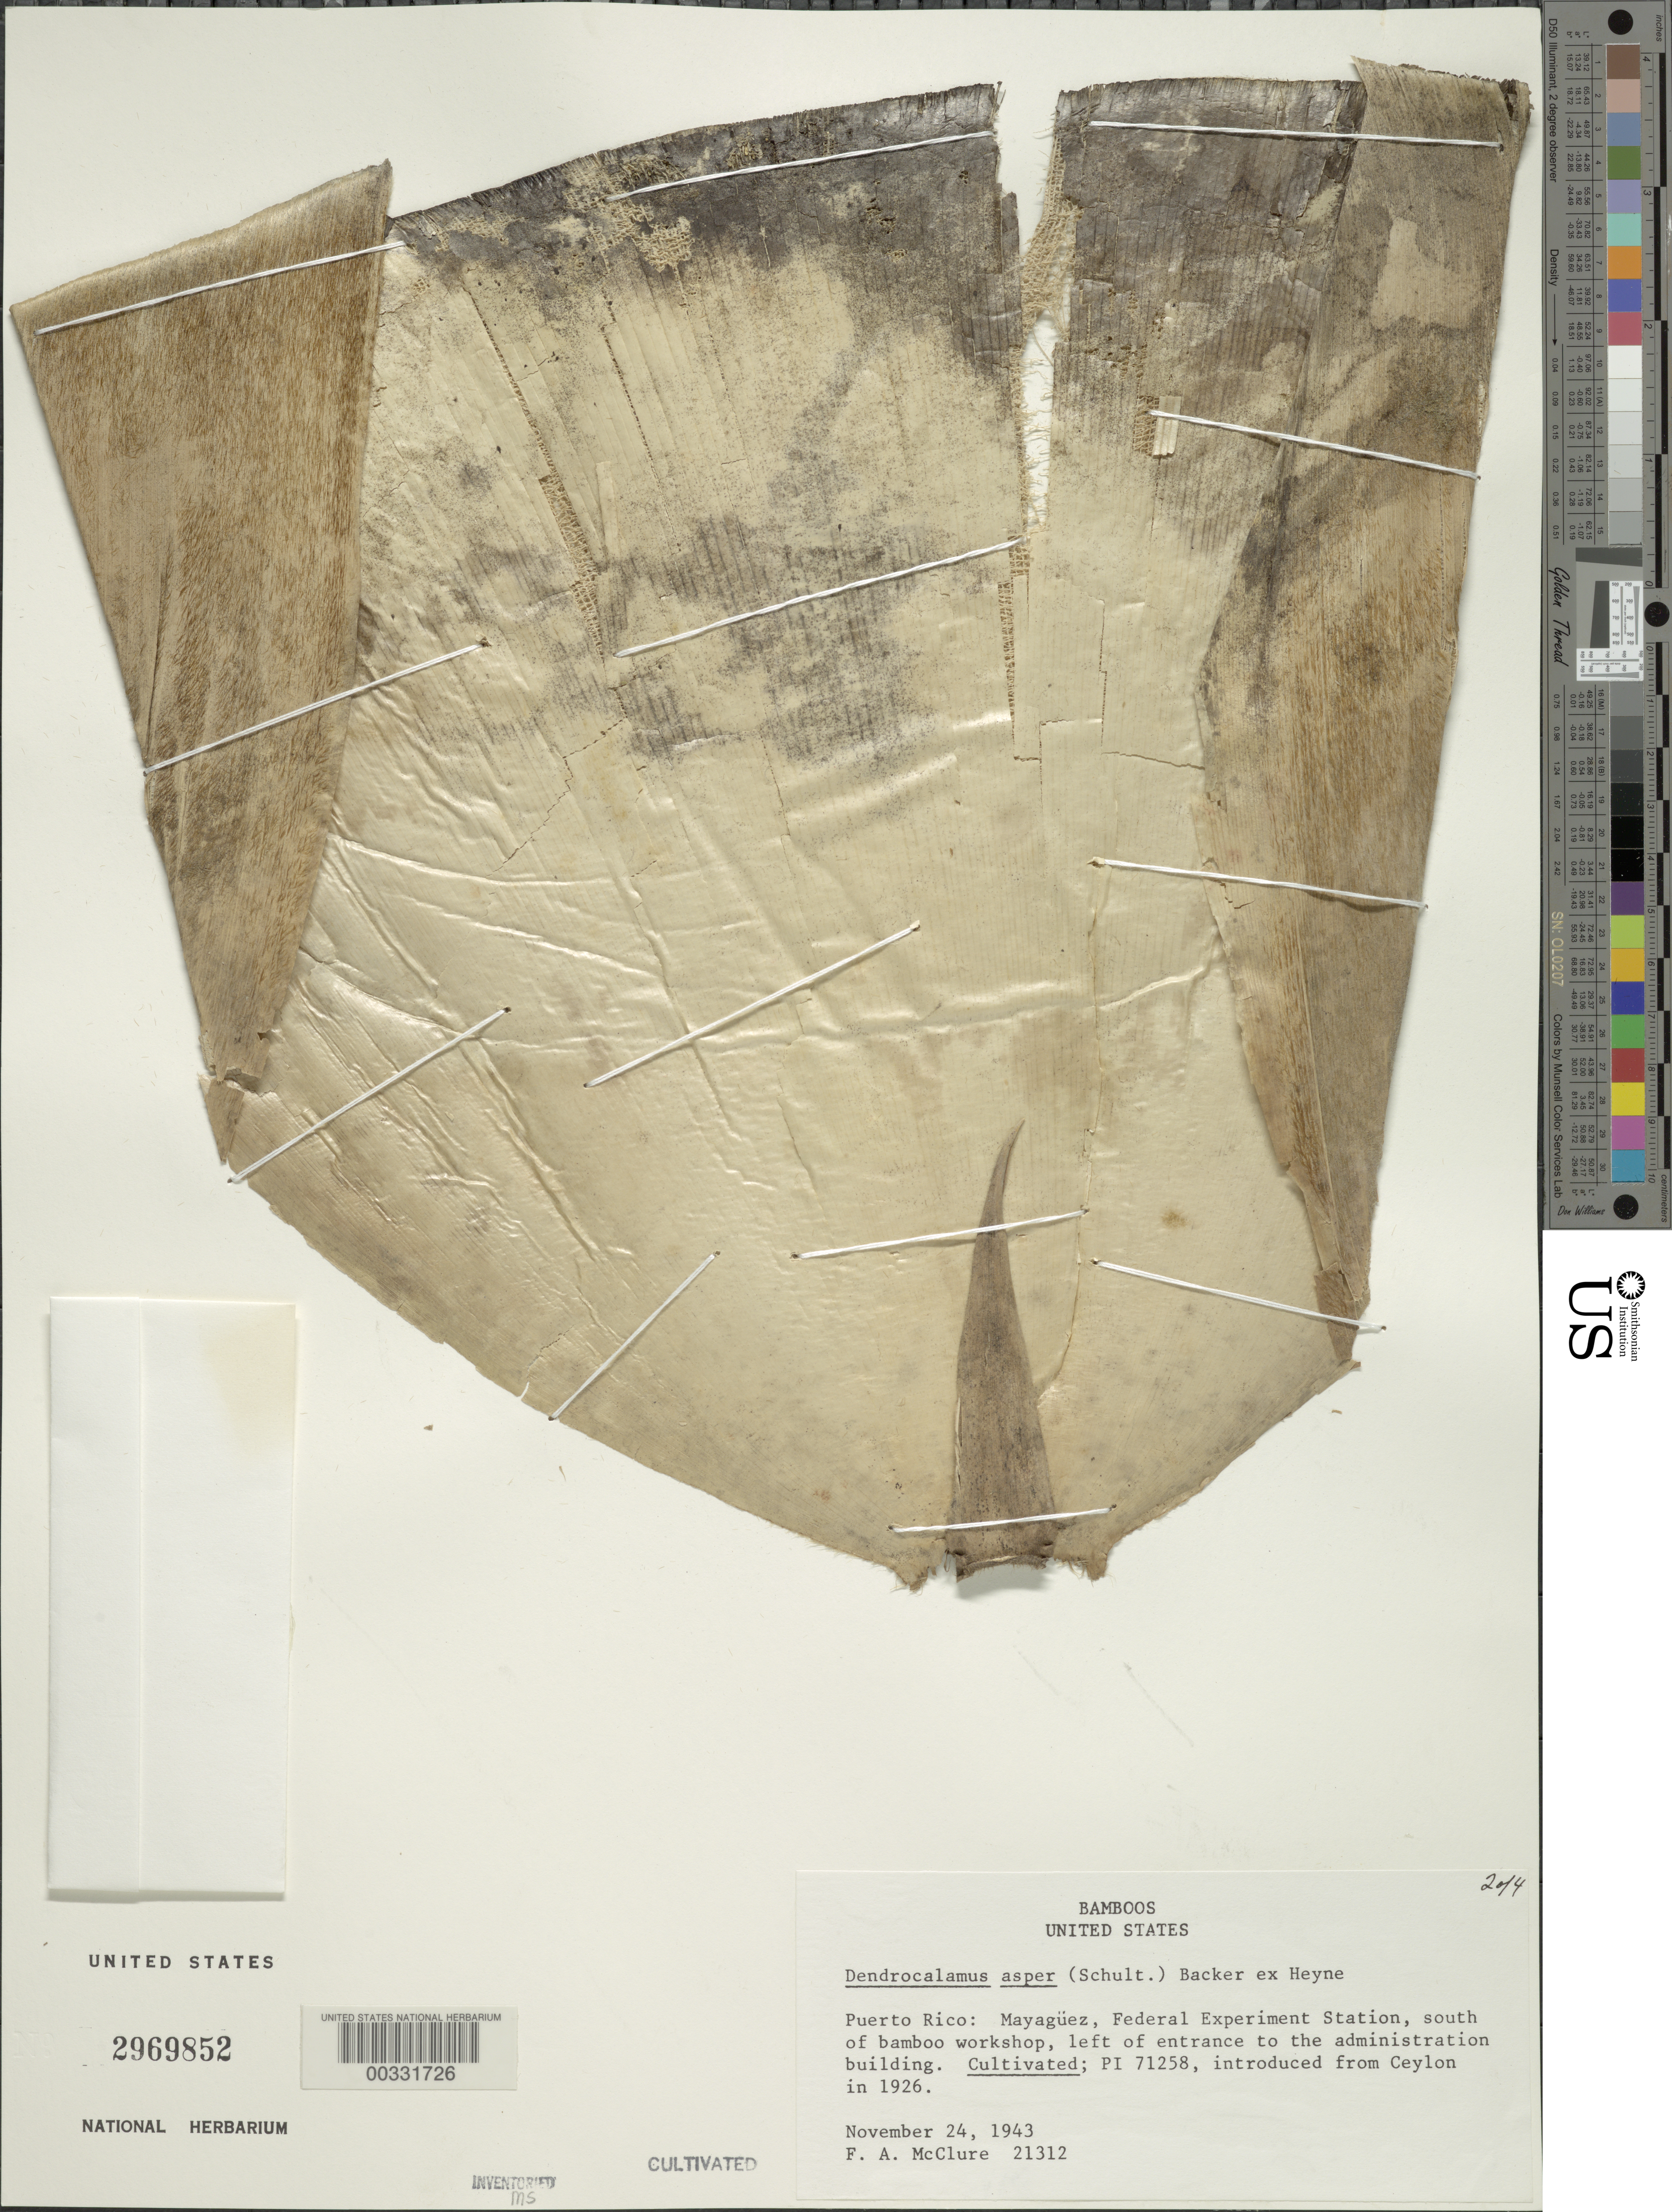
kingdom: Plantae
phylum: Tracheophyta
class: Liliopsida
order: Poales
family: Poaceae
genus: Dendrocalamus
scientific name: Dendrocalamus asper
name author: (Schult. & Schult. f.) Backer ex K. Heyne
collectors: F. A. McClure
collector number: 21312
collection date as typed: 24 Nov 1943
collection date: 1943-11-24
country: Puerto Rico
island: Greater Antilles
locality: Federal experimental station-mayaguez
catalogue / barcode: US 2969852